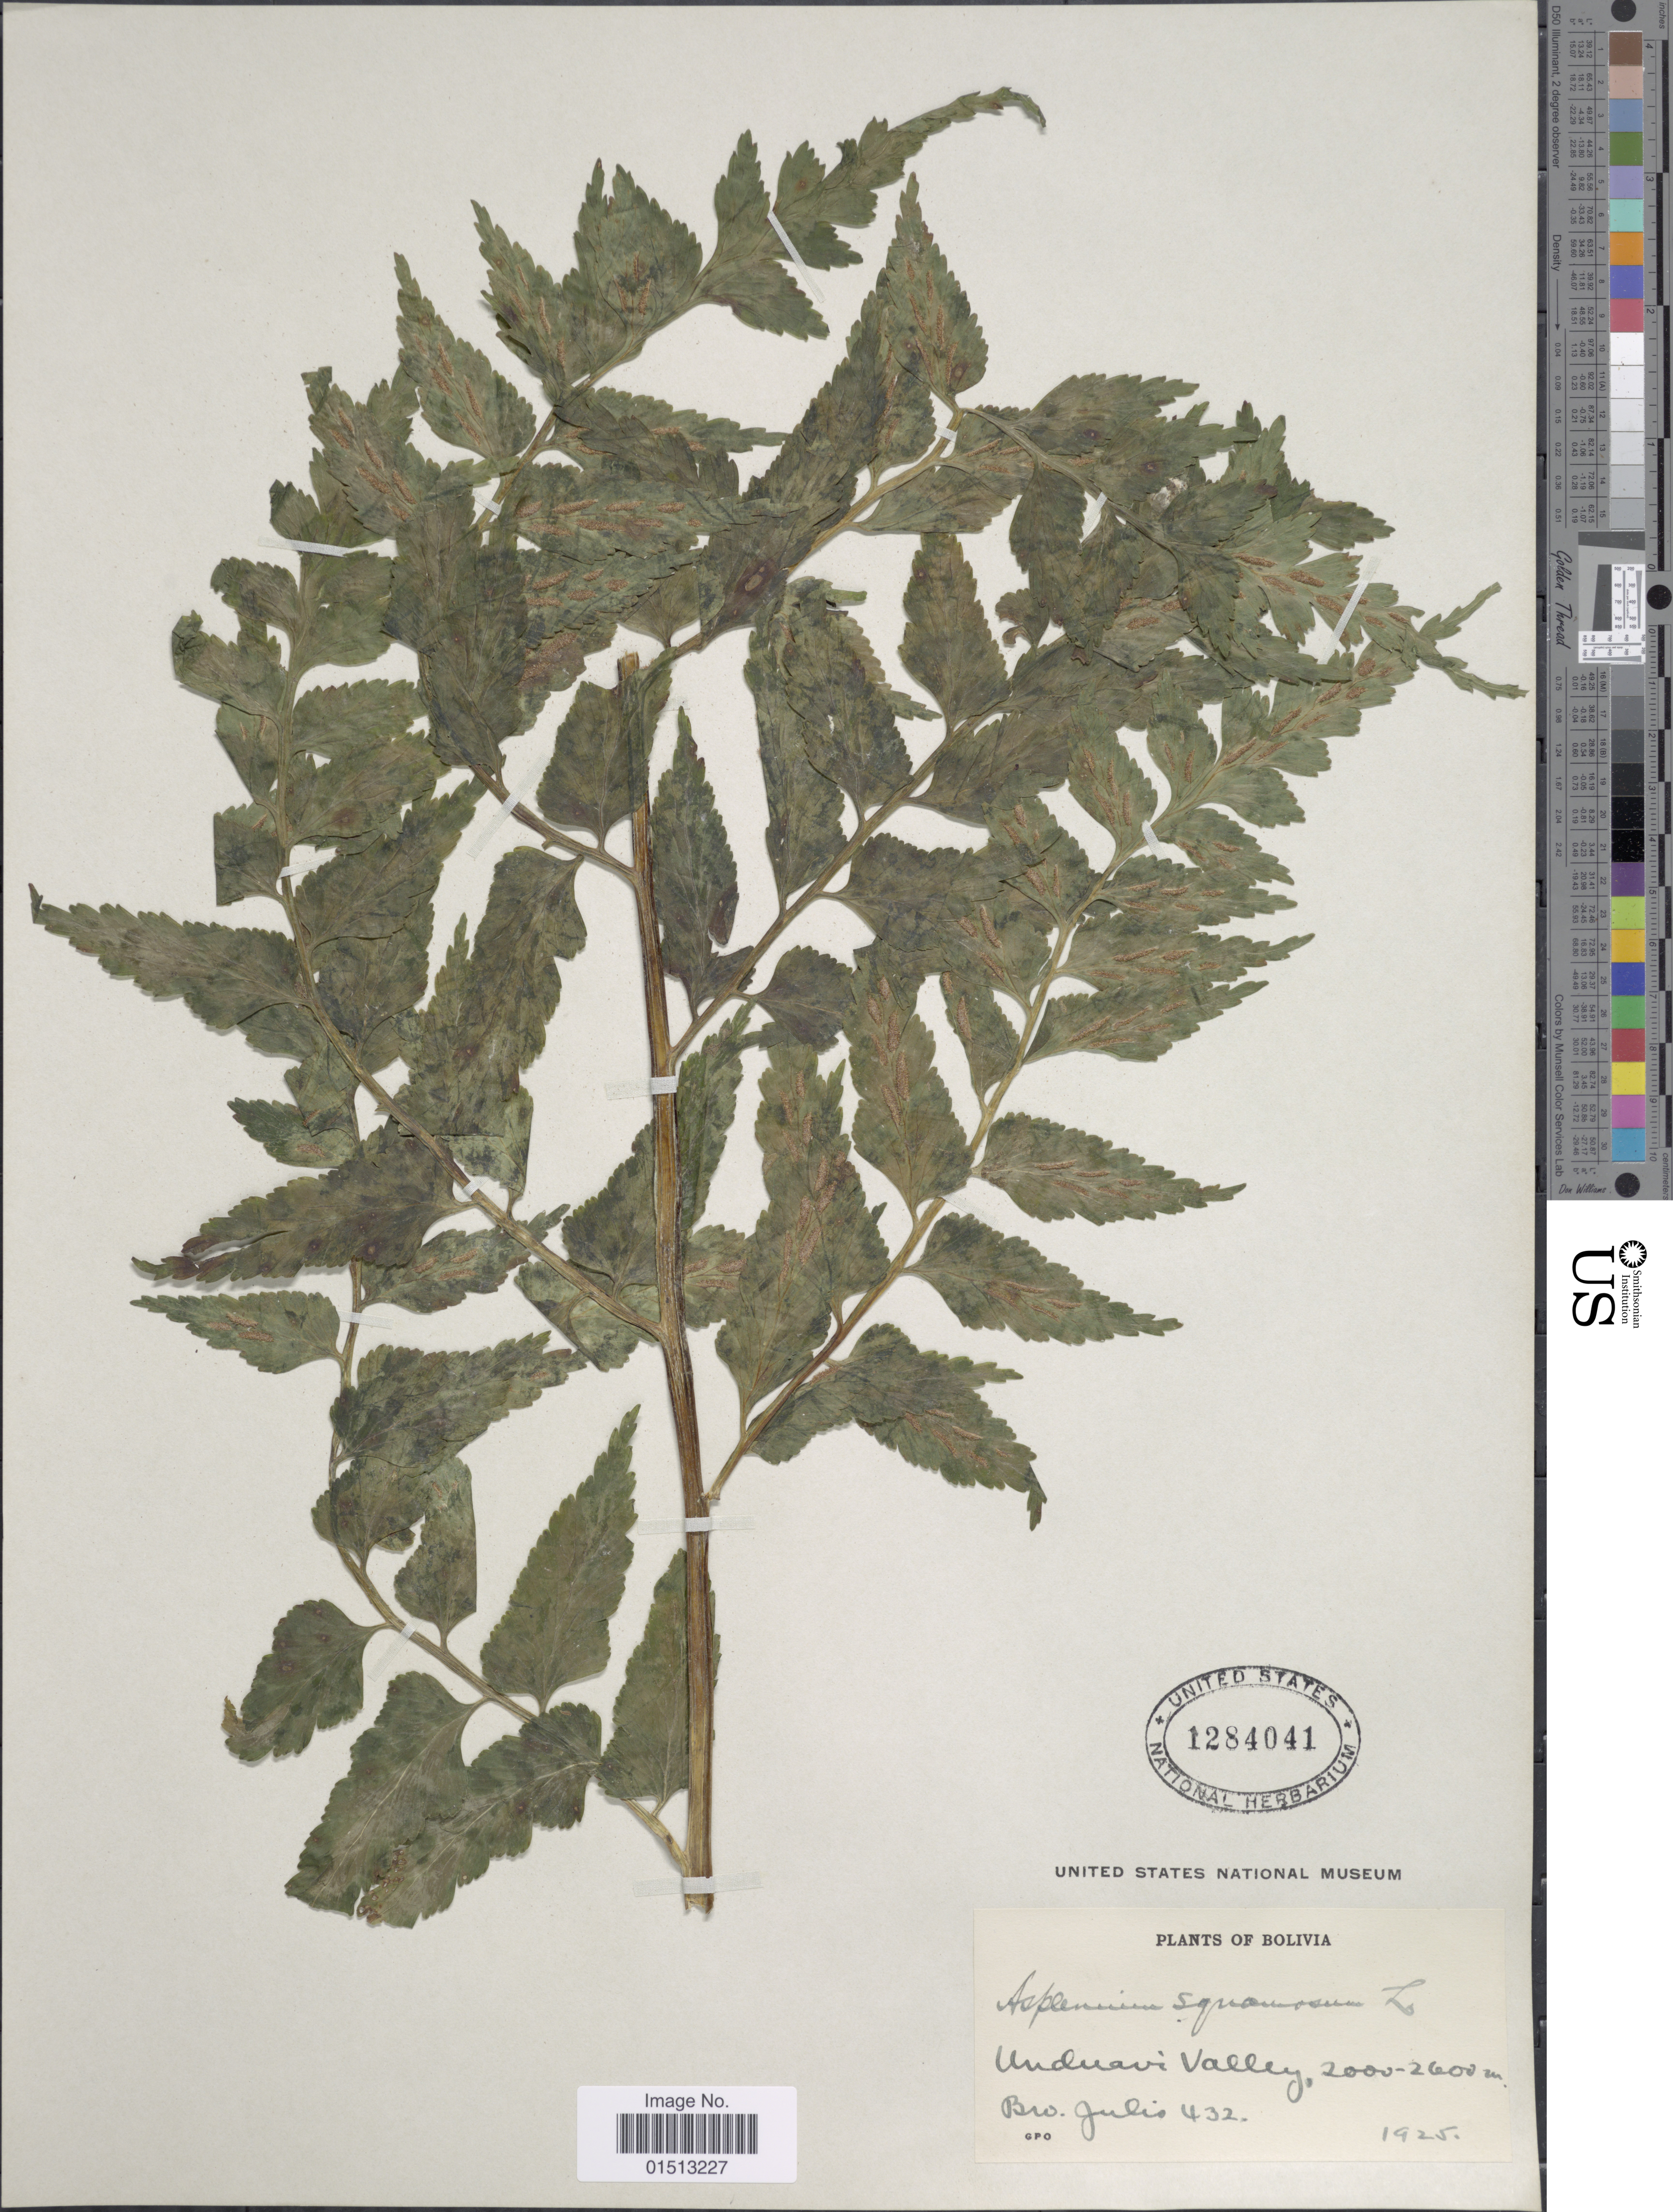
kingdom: Plantae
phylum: Tracheophyta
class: Polypodiopsida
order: Polypodiales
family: Aspleniaceae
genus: Asplenium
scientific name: Asplenium squamosum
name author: L.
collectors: Bro. Julio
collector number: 432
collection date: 1925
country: Bolivia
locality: Unduavi Valley.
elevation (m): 2000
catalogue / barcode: US 1284041